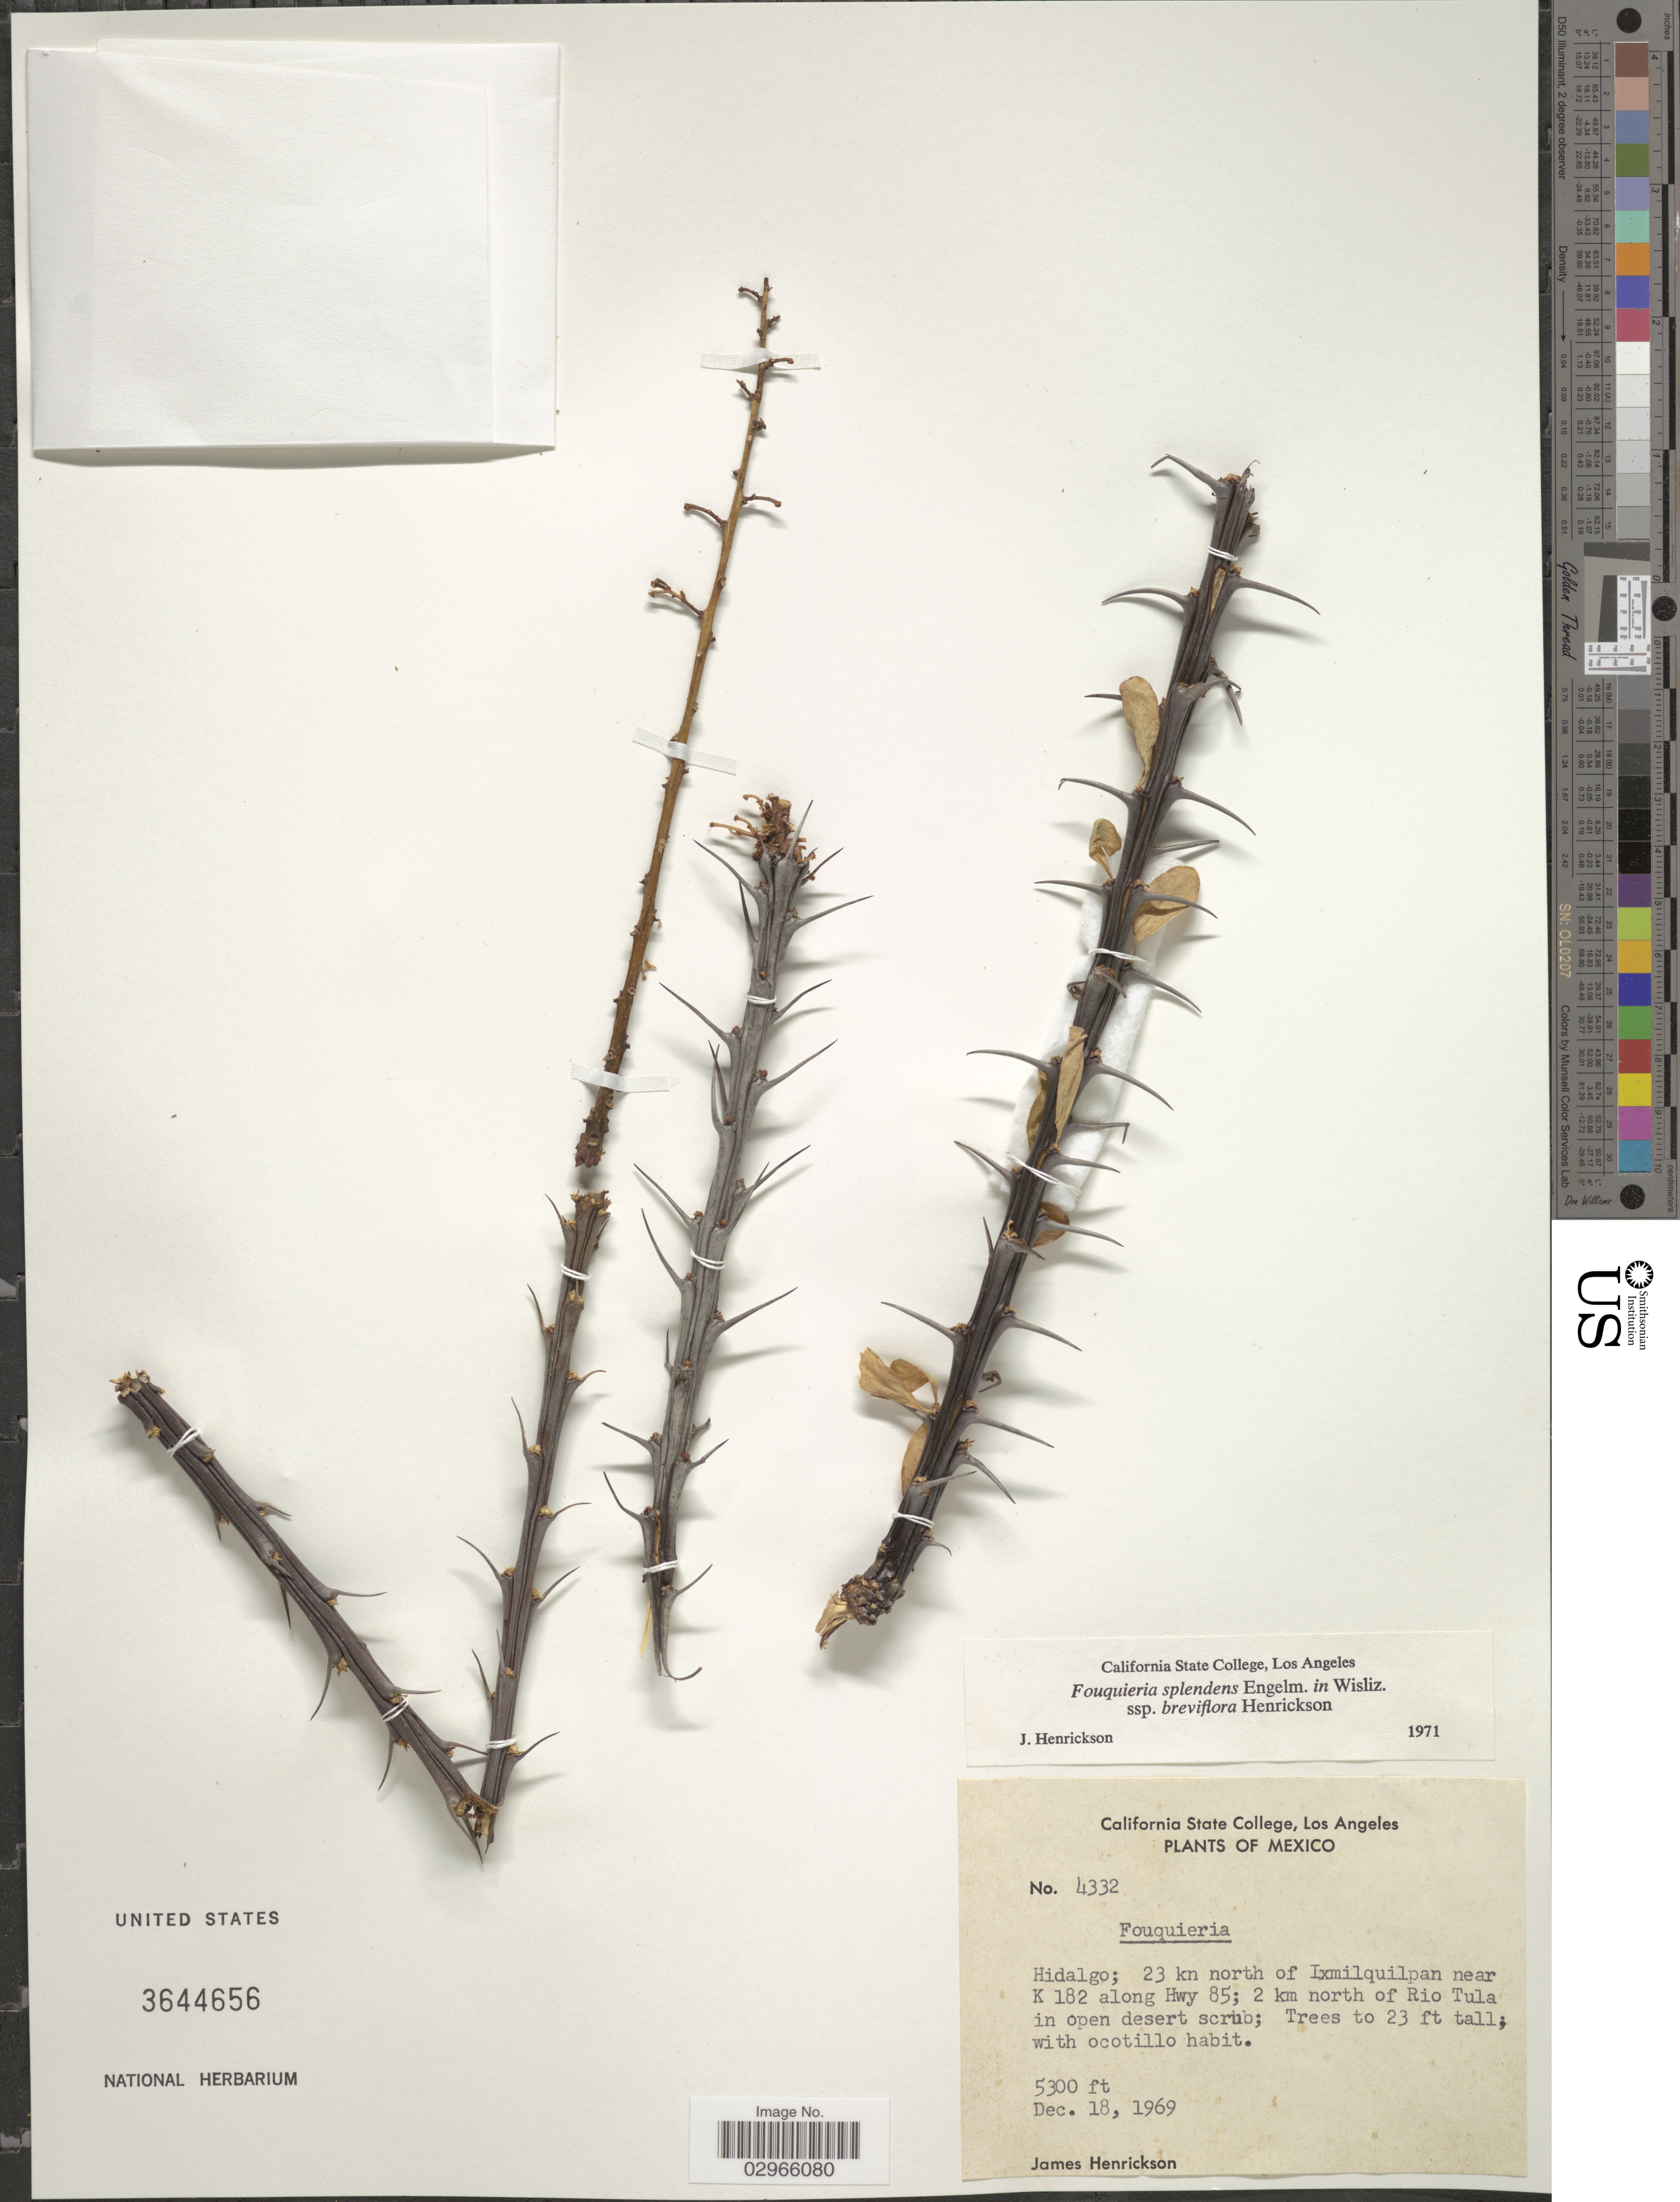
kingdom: Plantae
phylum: Tracheophyta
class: Magnoliopsida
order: Ericales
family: Fouquieriaceae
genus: Fouquieria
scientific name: Fouquieria splendens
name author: Engelm.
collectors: J. Henrickson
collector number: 4332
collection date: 1969-12-18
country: Mexico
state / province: Hidalgo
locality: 23 km north of Ixmilquilpan near K 182 along Hwy 85; 2 km north of Rio Tula in open desert scrub.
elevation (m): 1615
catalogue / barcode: US 3644656